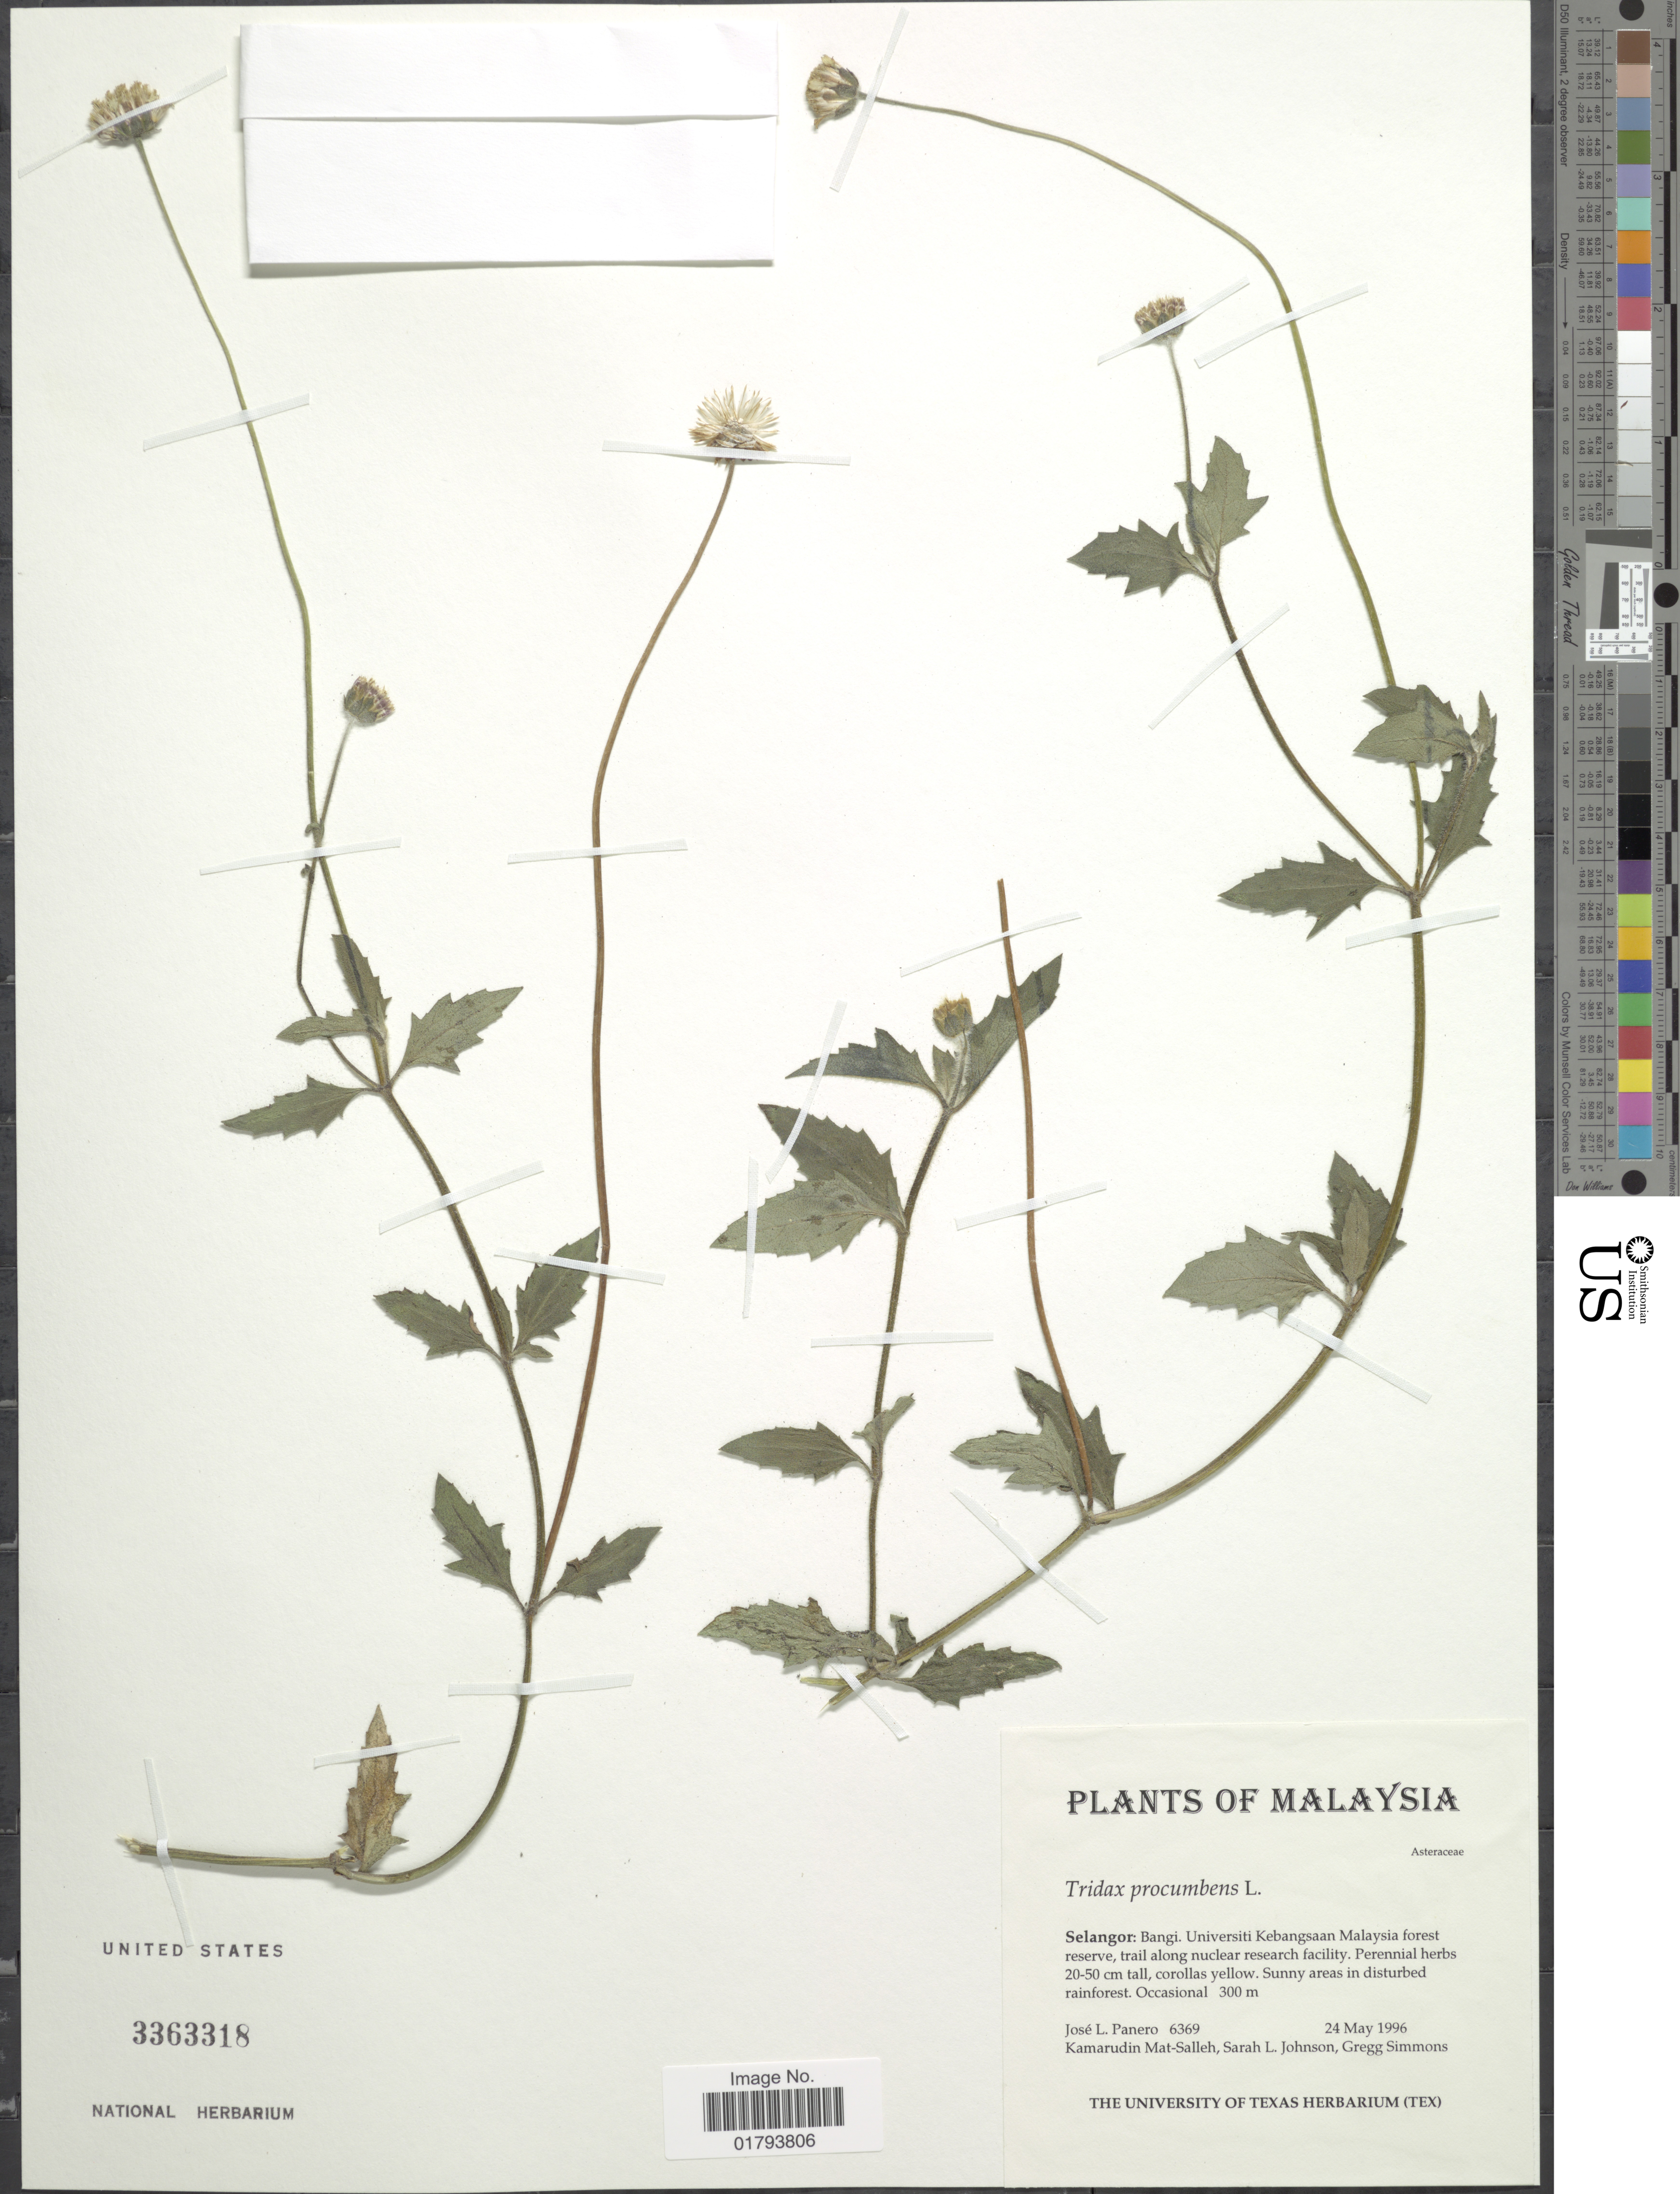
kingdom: Plantae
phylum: Tracheophyta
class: Magnoliopsida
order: Asterales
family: Asteraceae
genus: Tridax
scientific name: Tridax procumbens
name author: L.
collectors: J. L. Panero, K. Mat-Salleh, S. Johnson & G. Simmons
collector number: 6369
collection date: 1996-05-24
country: Malaysia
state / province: Selangor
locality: Bangi. Universiti Kebangsaan Malaysia forest reserve, trail along nuclear research facility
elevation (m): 300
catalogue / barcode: US 3363318